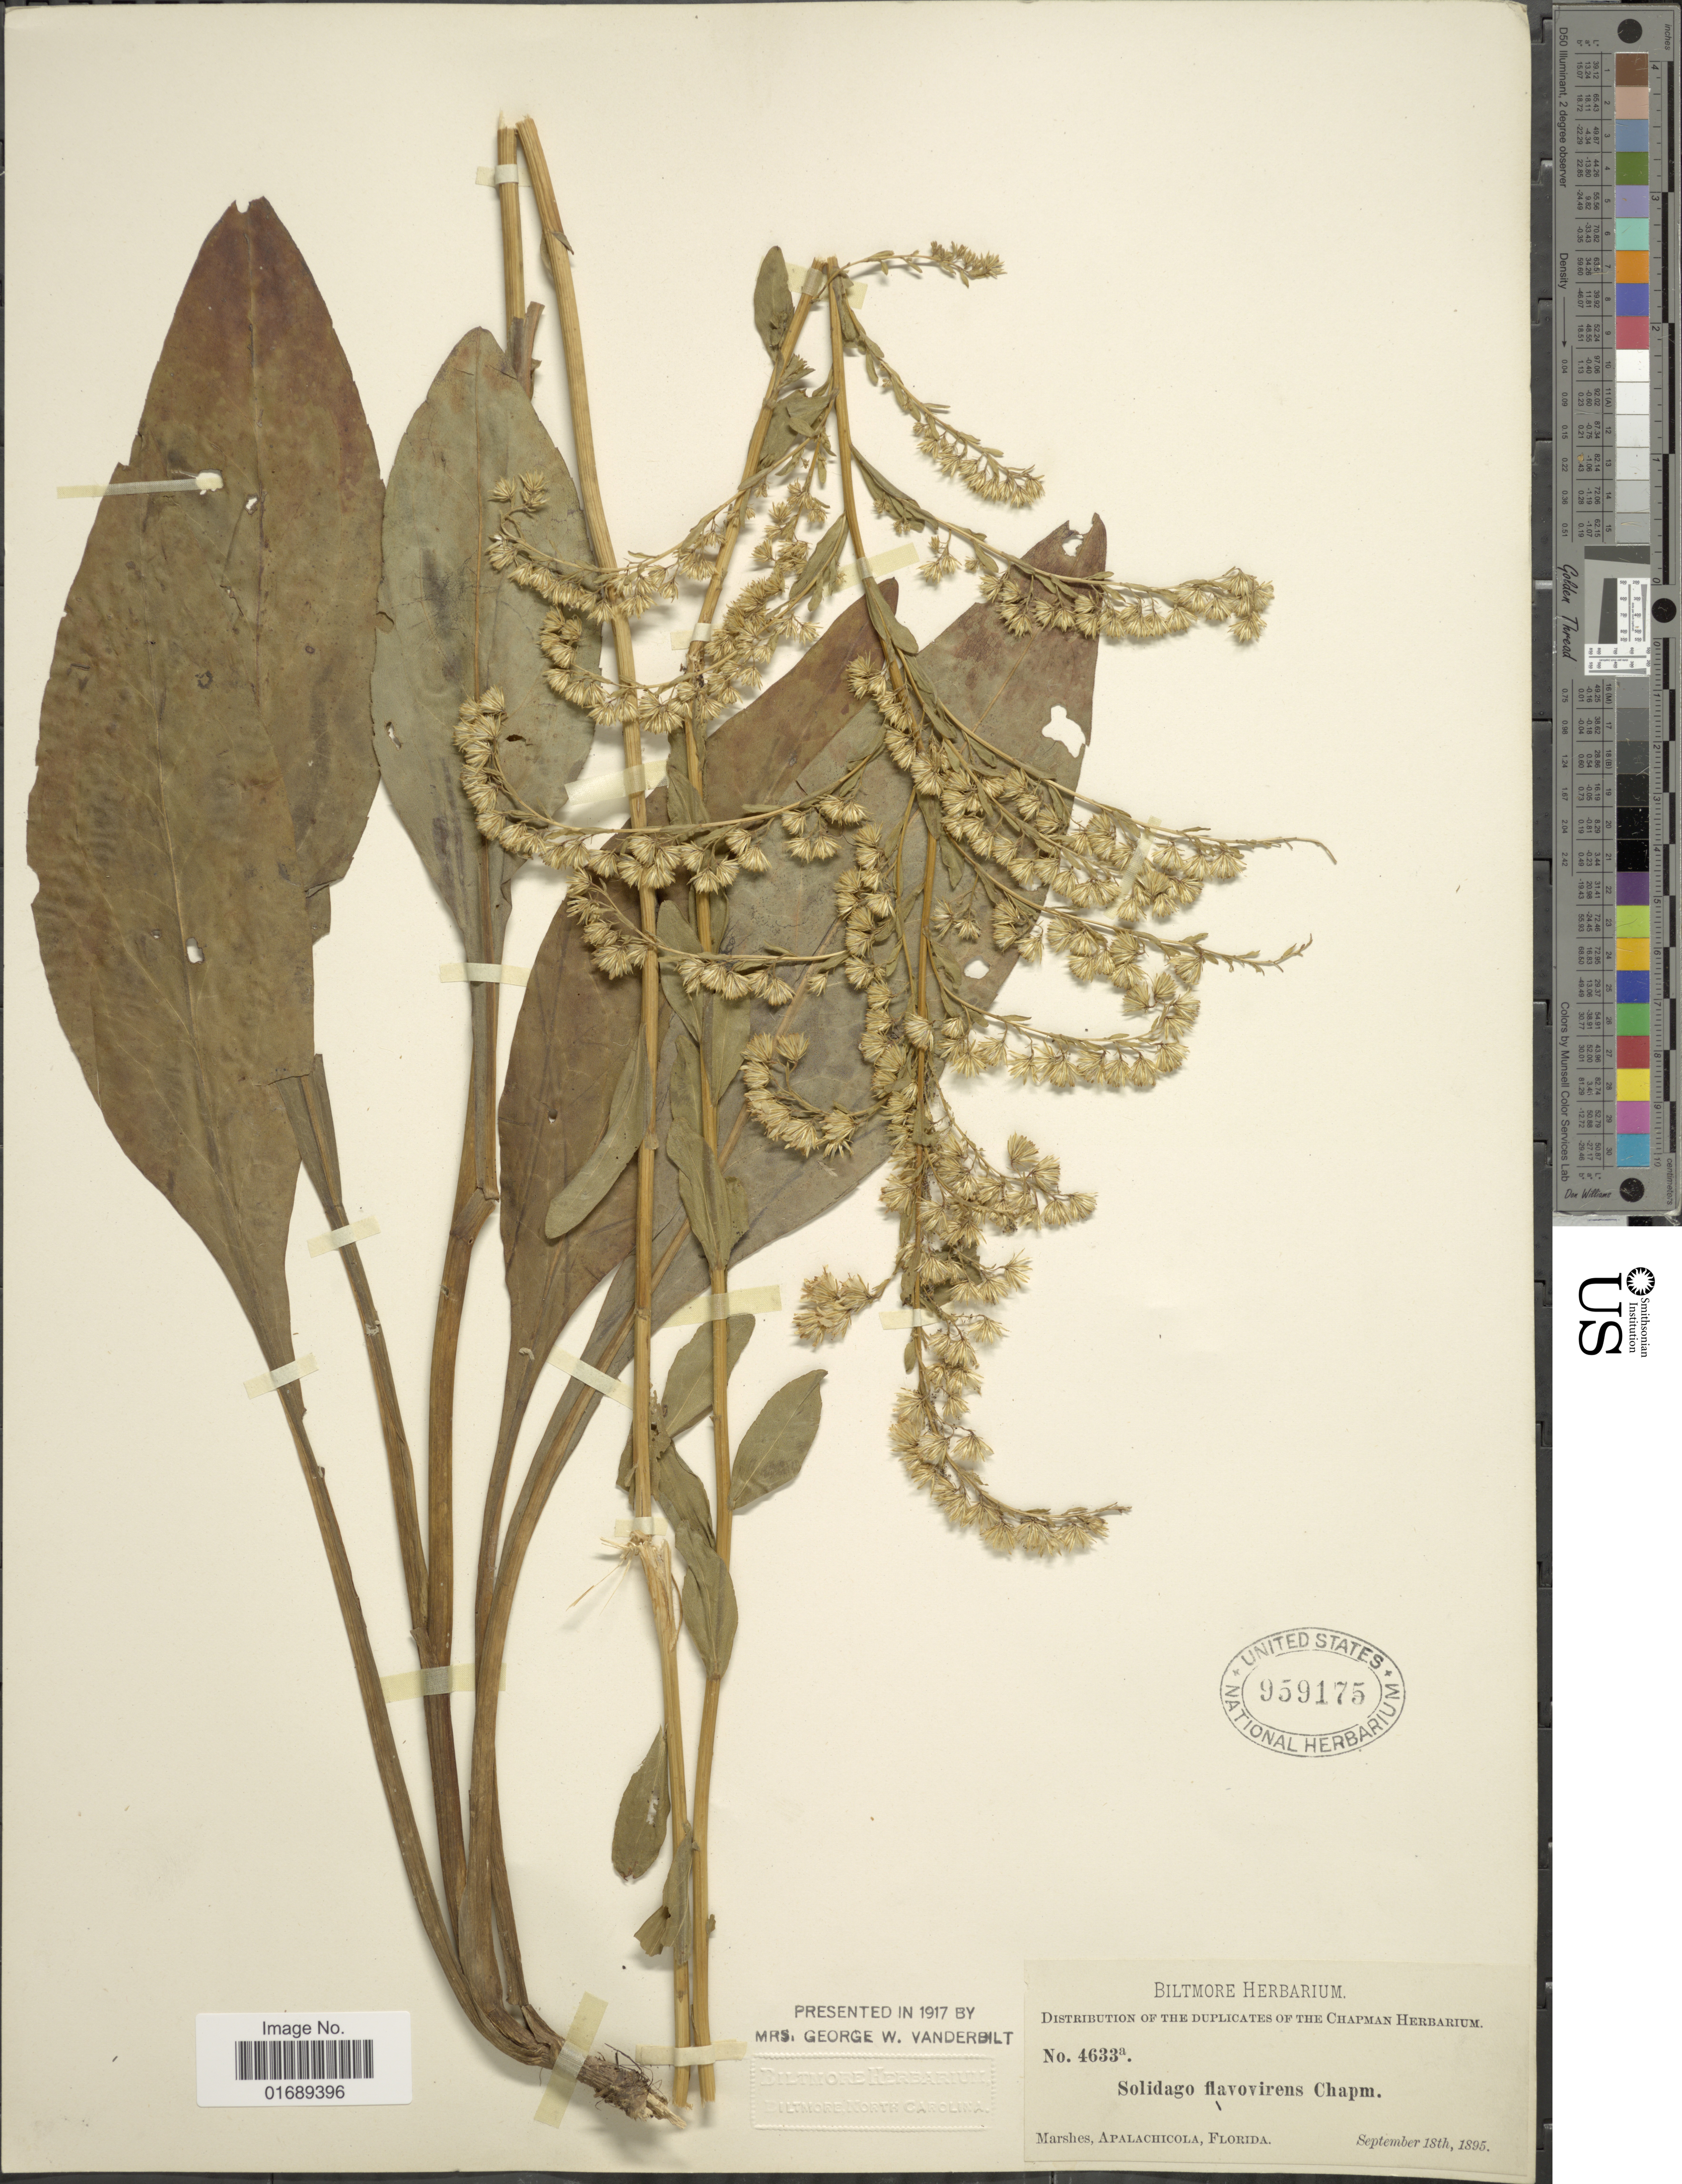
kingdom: Plantae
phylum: Tracheophyta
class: Magnoliopsida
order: Asterales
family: Asteraceae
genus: Solidago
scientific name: Solidago patula var. strictula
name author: Torr. & A. Gray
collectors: ex herb. Biltmore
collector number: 4633a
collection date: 1895-09-18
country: United States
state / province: Florida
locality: Marshes, Apalachicola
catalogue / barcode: US 959175